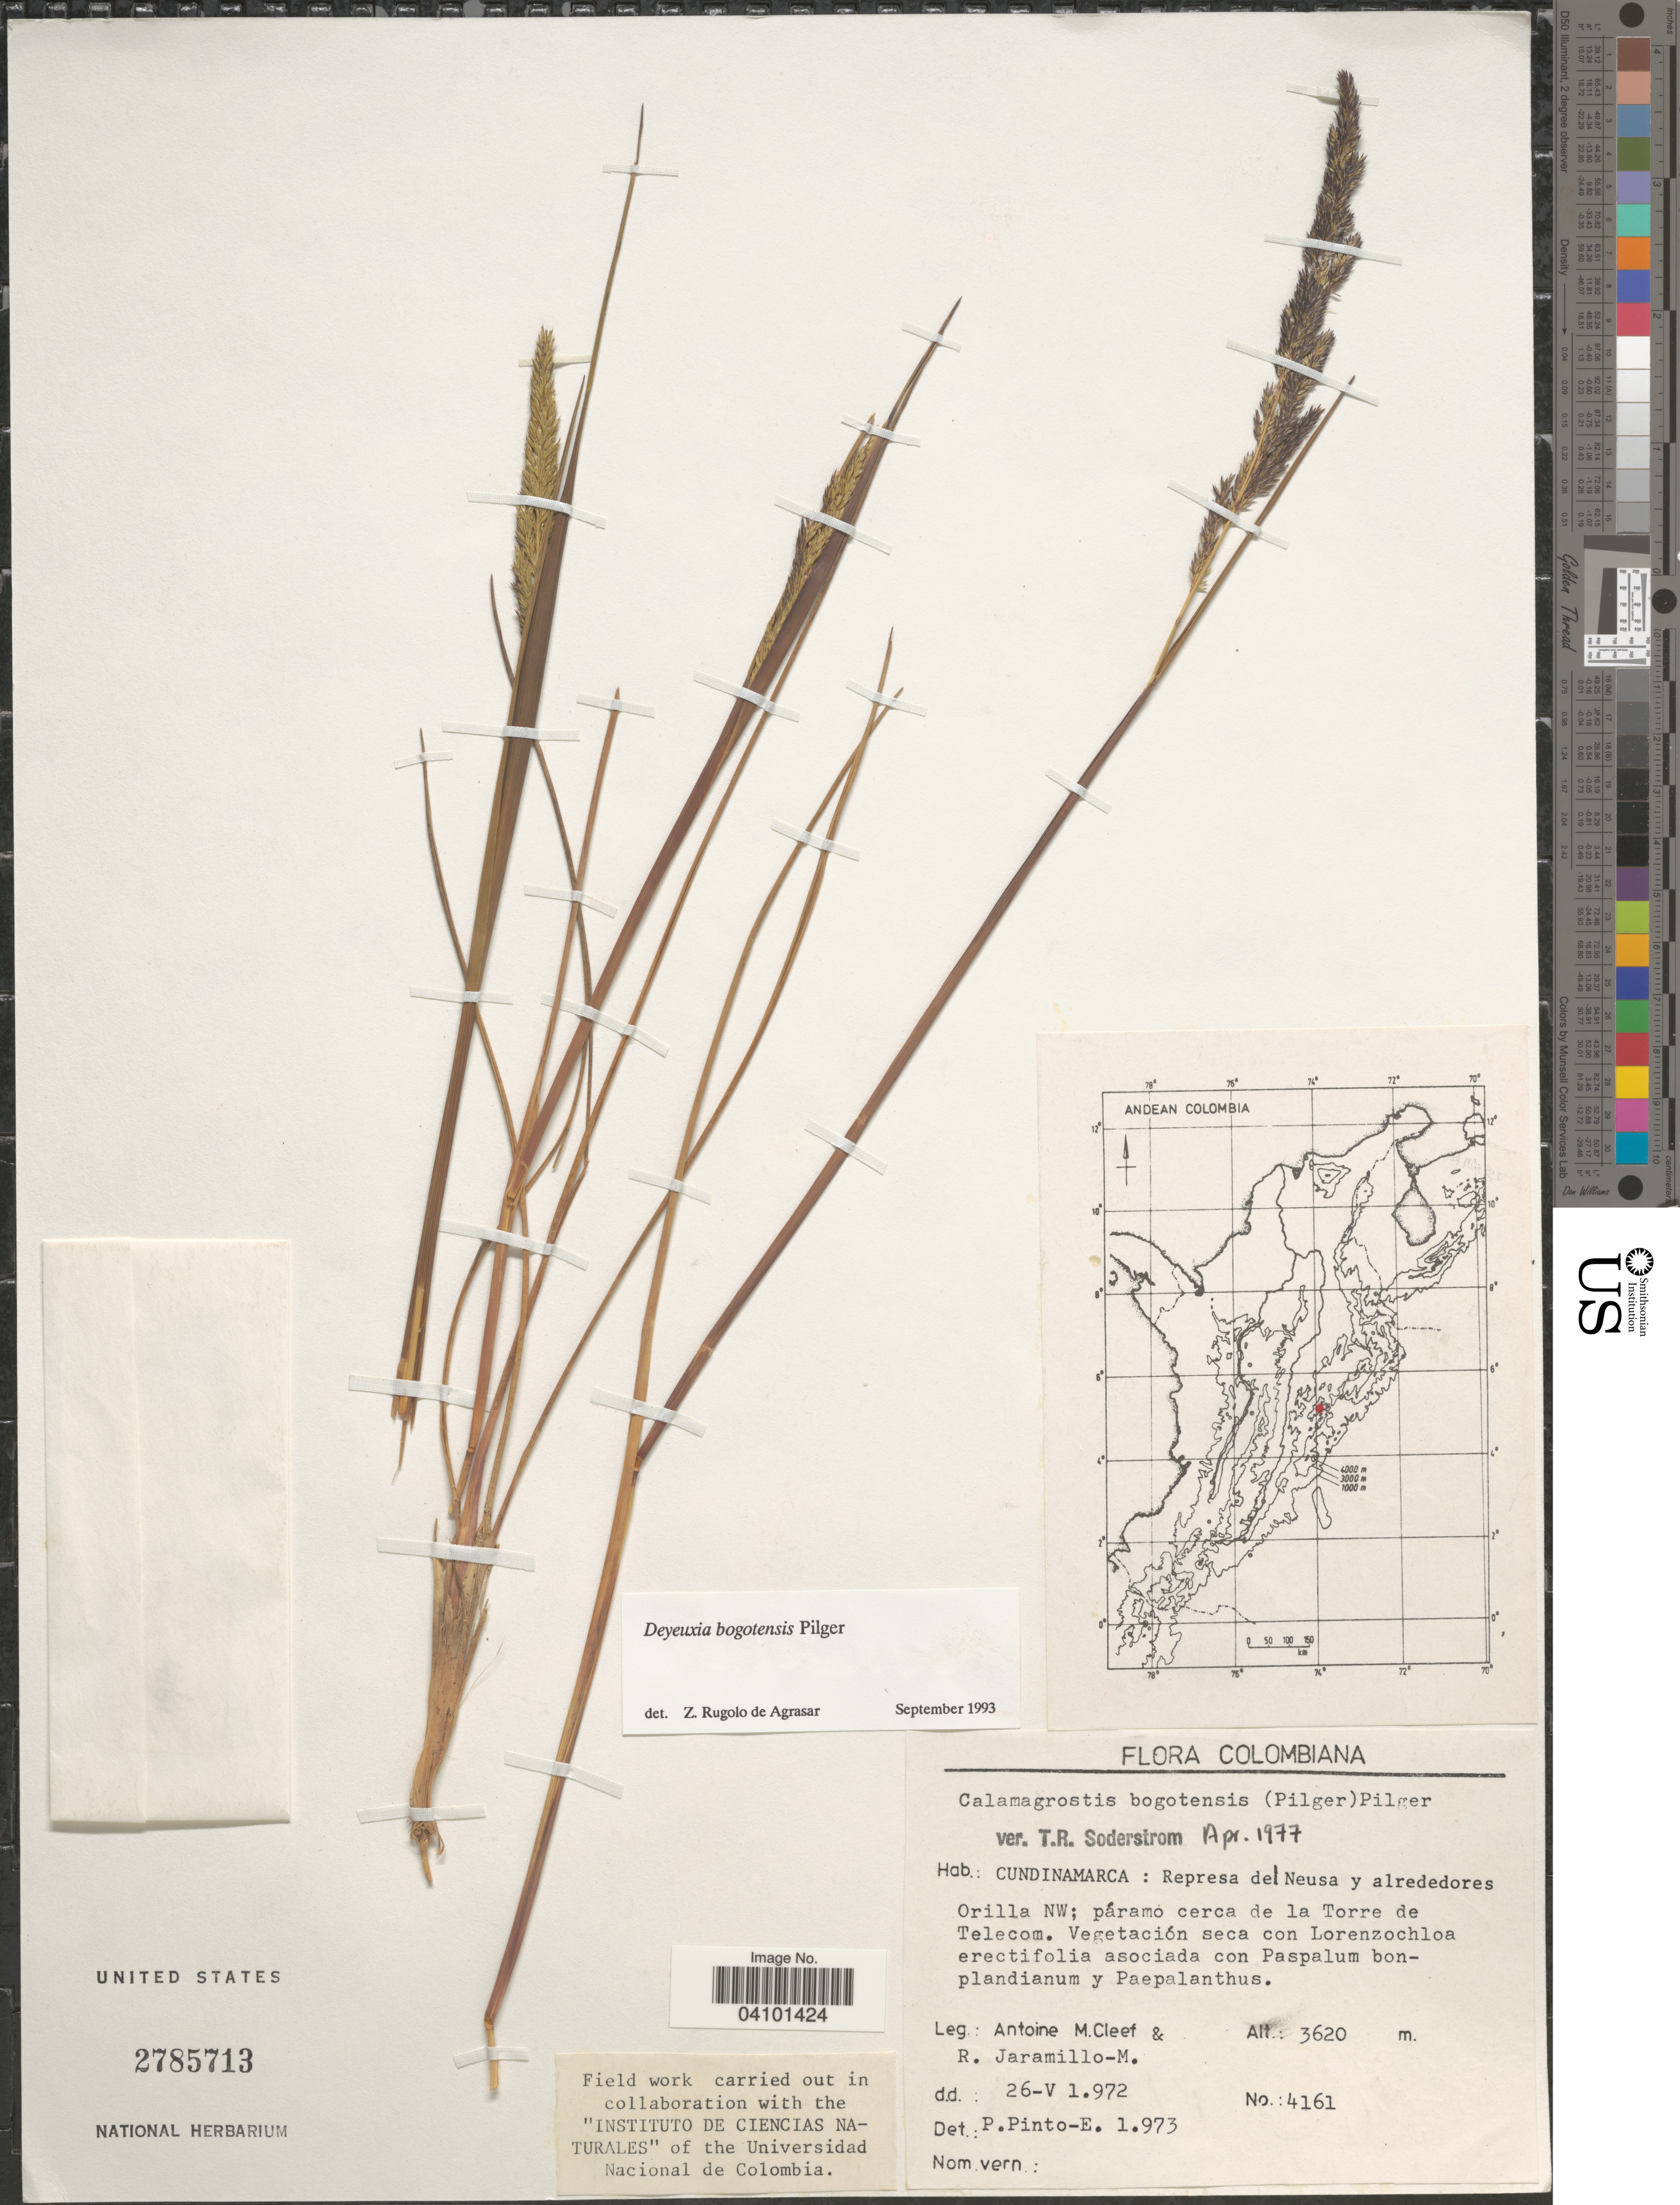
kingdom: Plantae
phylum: Tracheophyta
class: Liliopsida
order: Poales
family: Poaceae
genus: Calamagrostis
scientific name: Calamagrostis bogotensis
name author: (Pilg.) Pilg.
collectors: A. M. Cleef & R. Jaramillo M.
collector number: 4161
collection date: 1972-05-26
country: Colombia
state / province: Cundinamarca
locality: Represa del Neusa y alrededores Orilla NW; páramo cerca de la Torre de Telecom.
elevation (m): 3620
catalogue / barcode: US 2785713